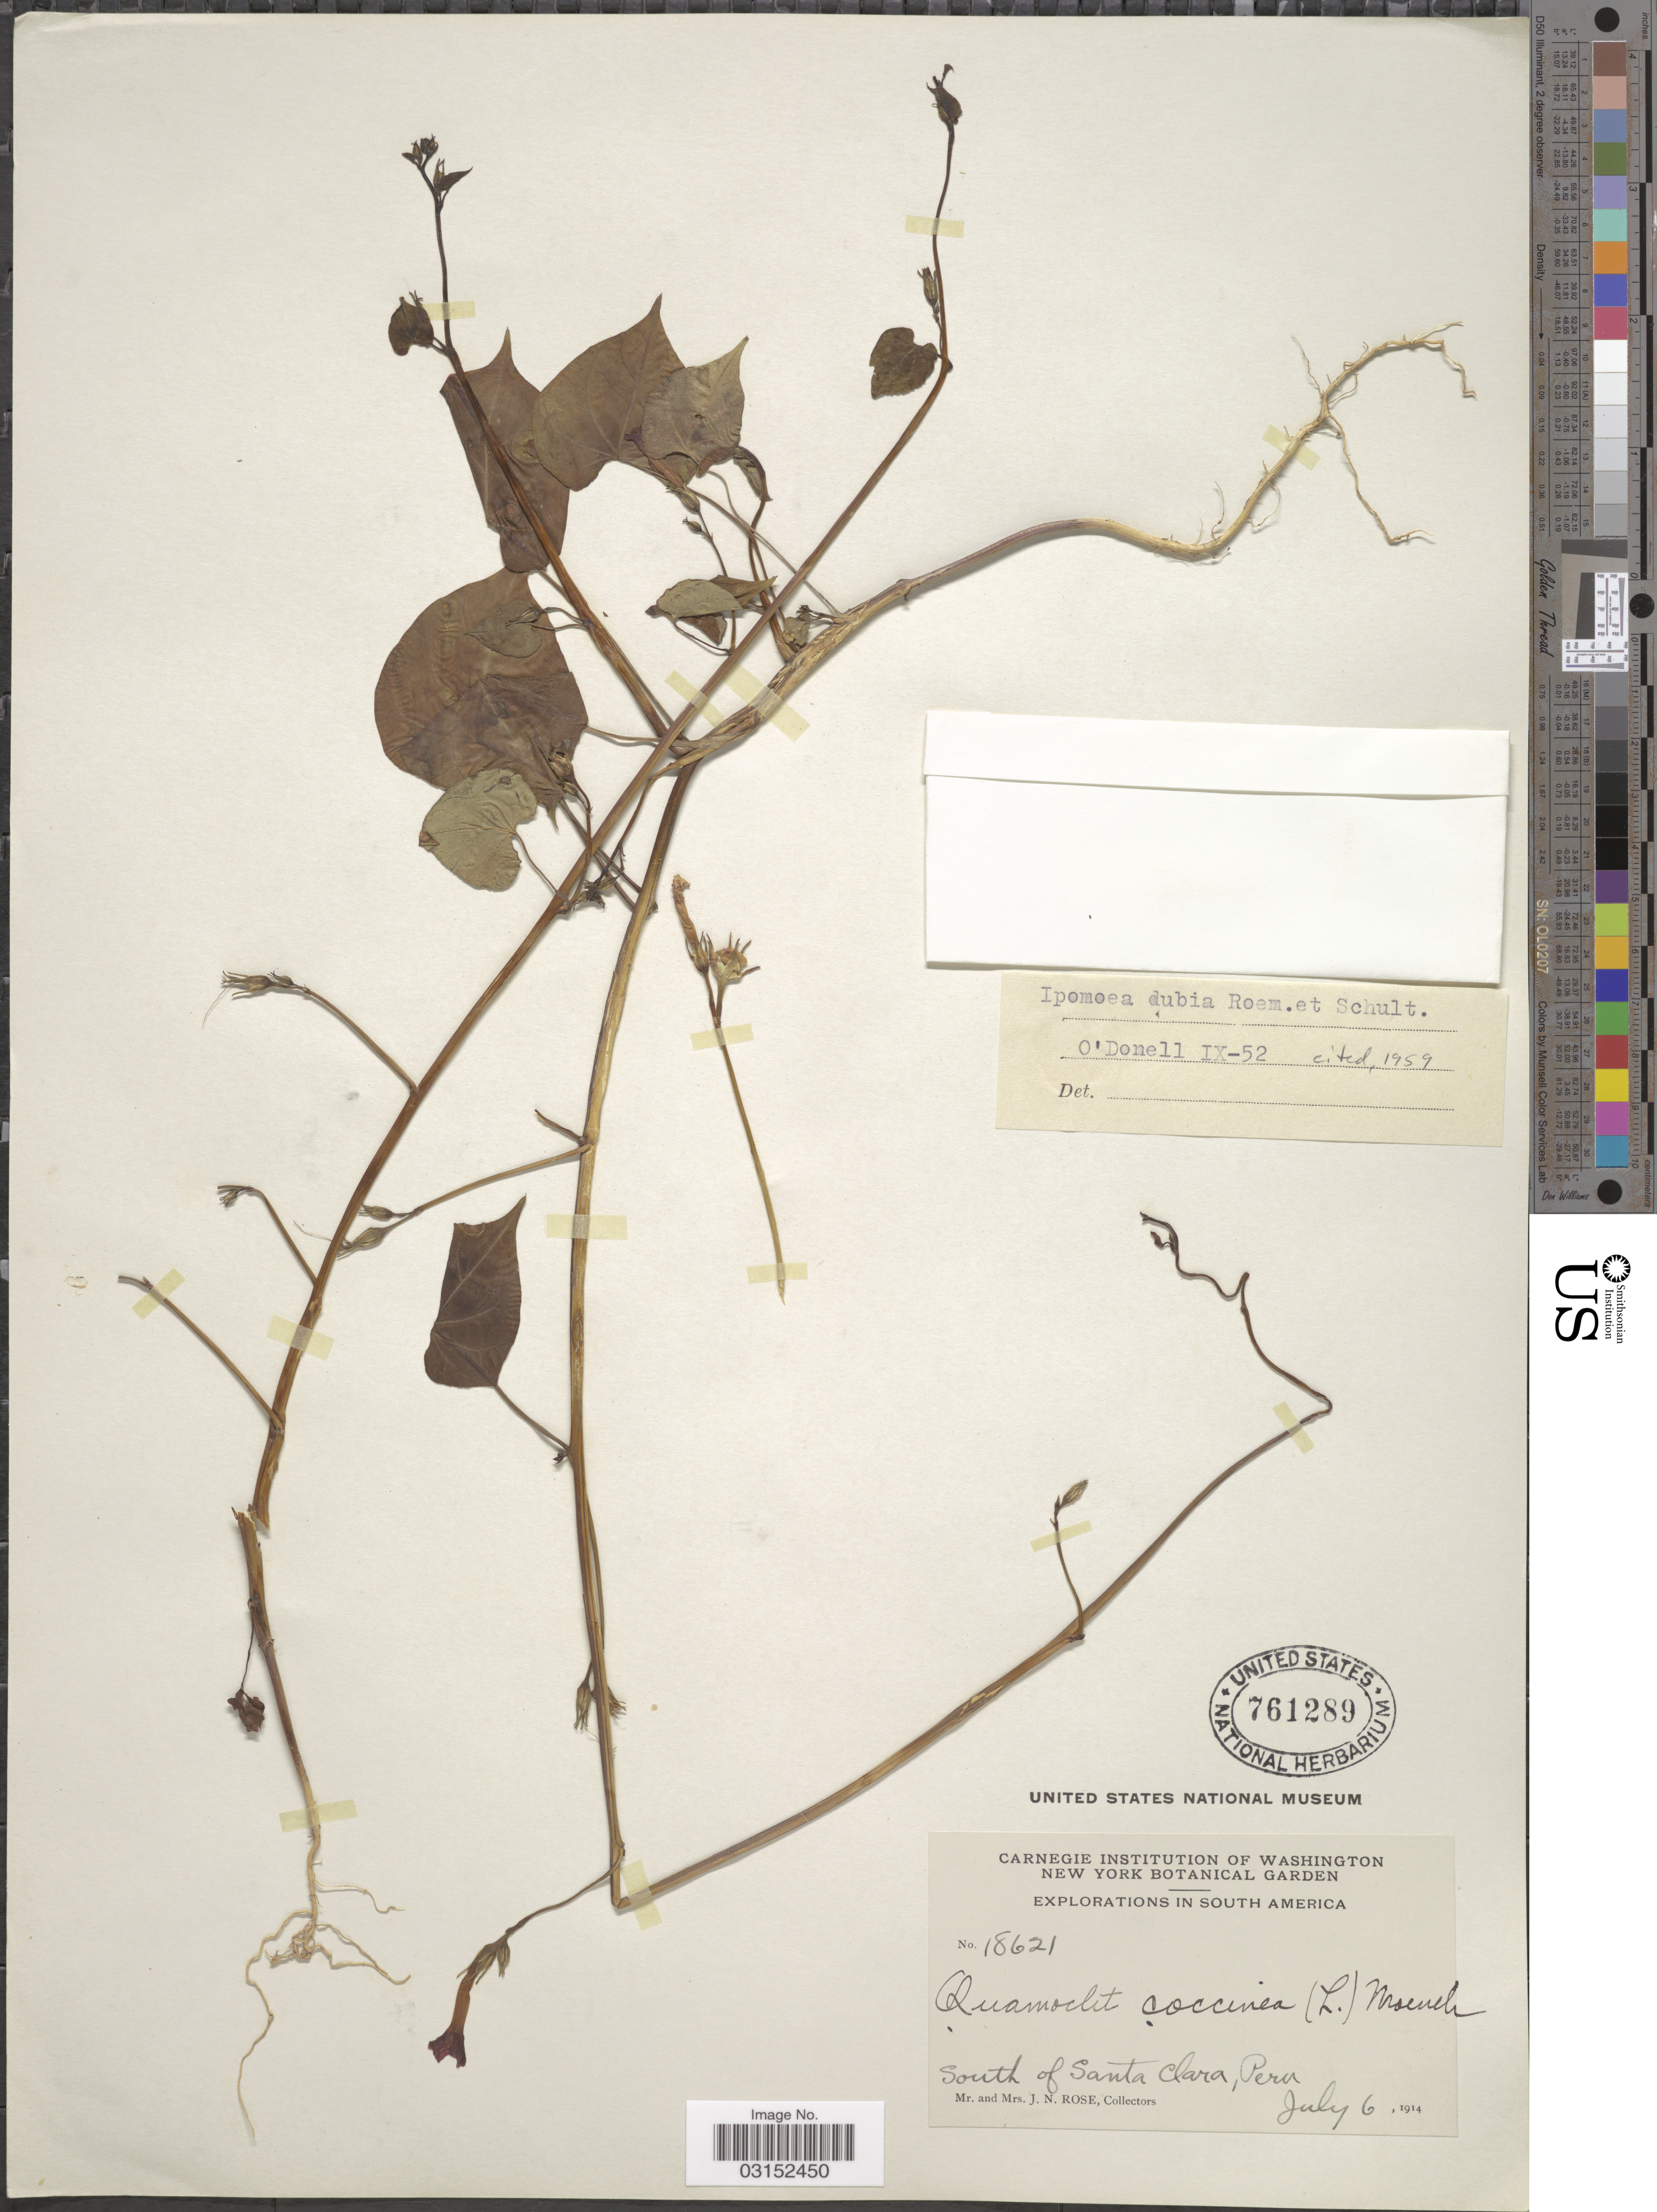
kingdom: Plantae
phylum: Tracheophyta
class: Magnoliopsida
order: Solanales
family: Convolvulaceae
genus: Ipomoea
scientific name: Ipomoea dubia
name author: Roem. & Schult.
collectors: J. N. Rose & L. B. Rose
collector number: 18621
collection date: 1914-07-06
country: Peru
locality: South of Santa Clara.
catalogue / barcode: US 761289